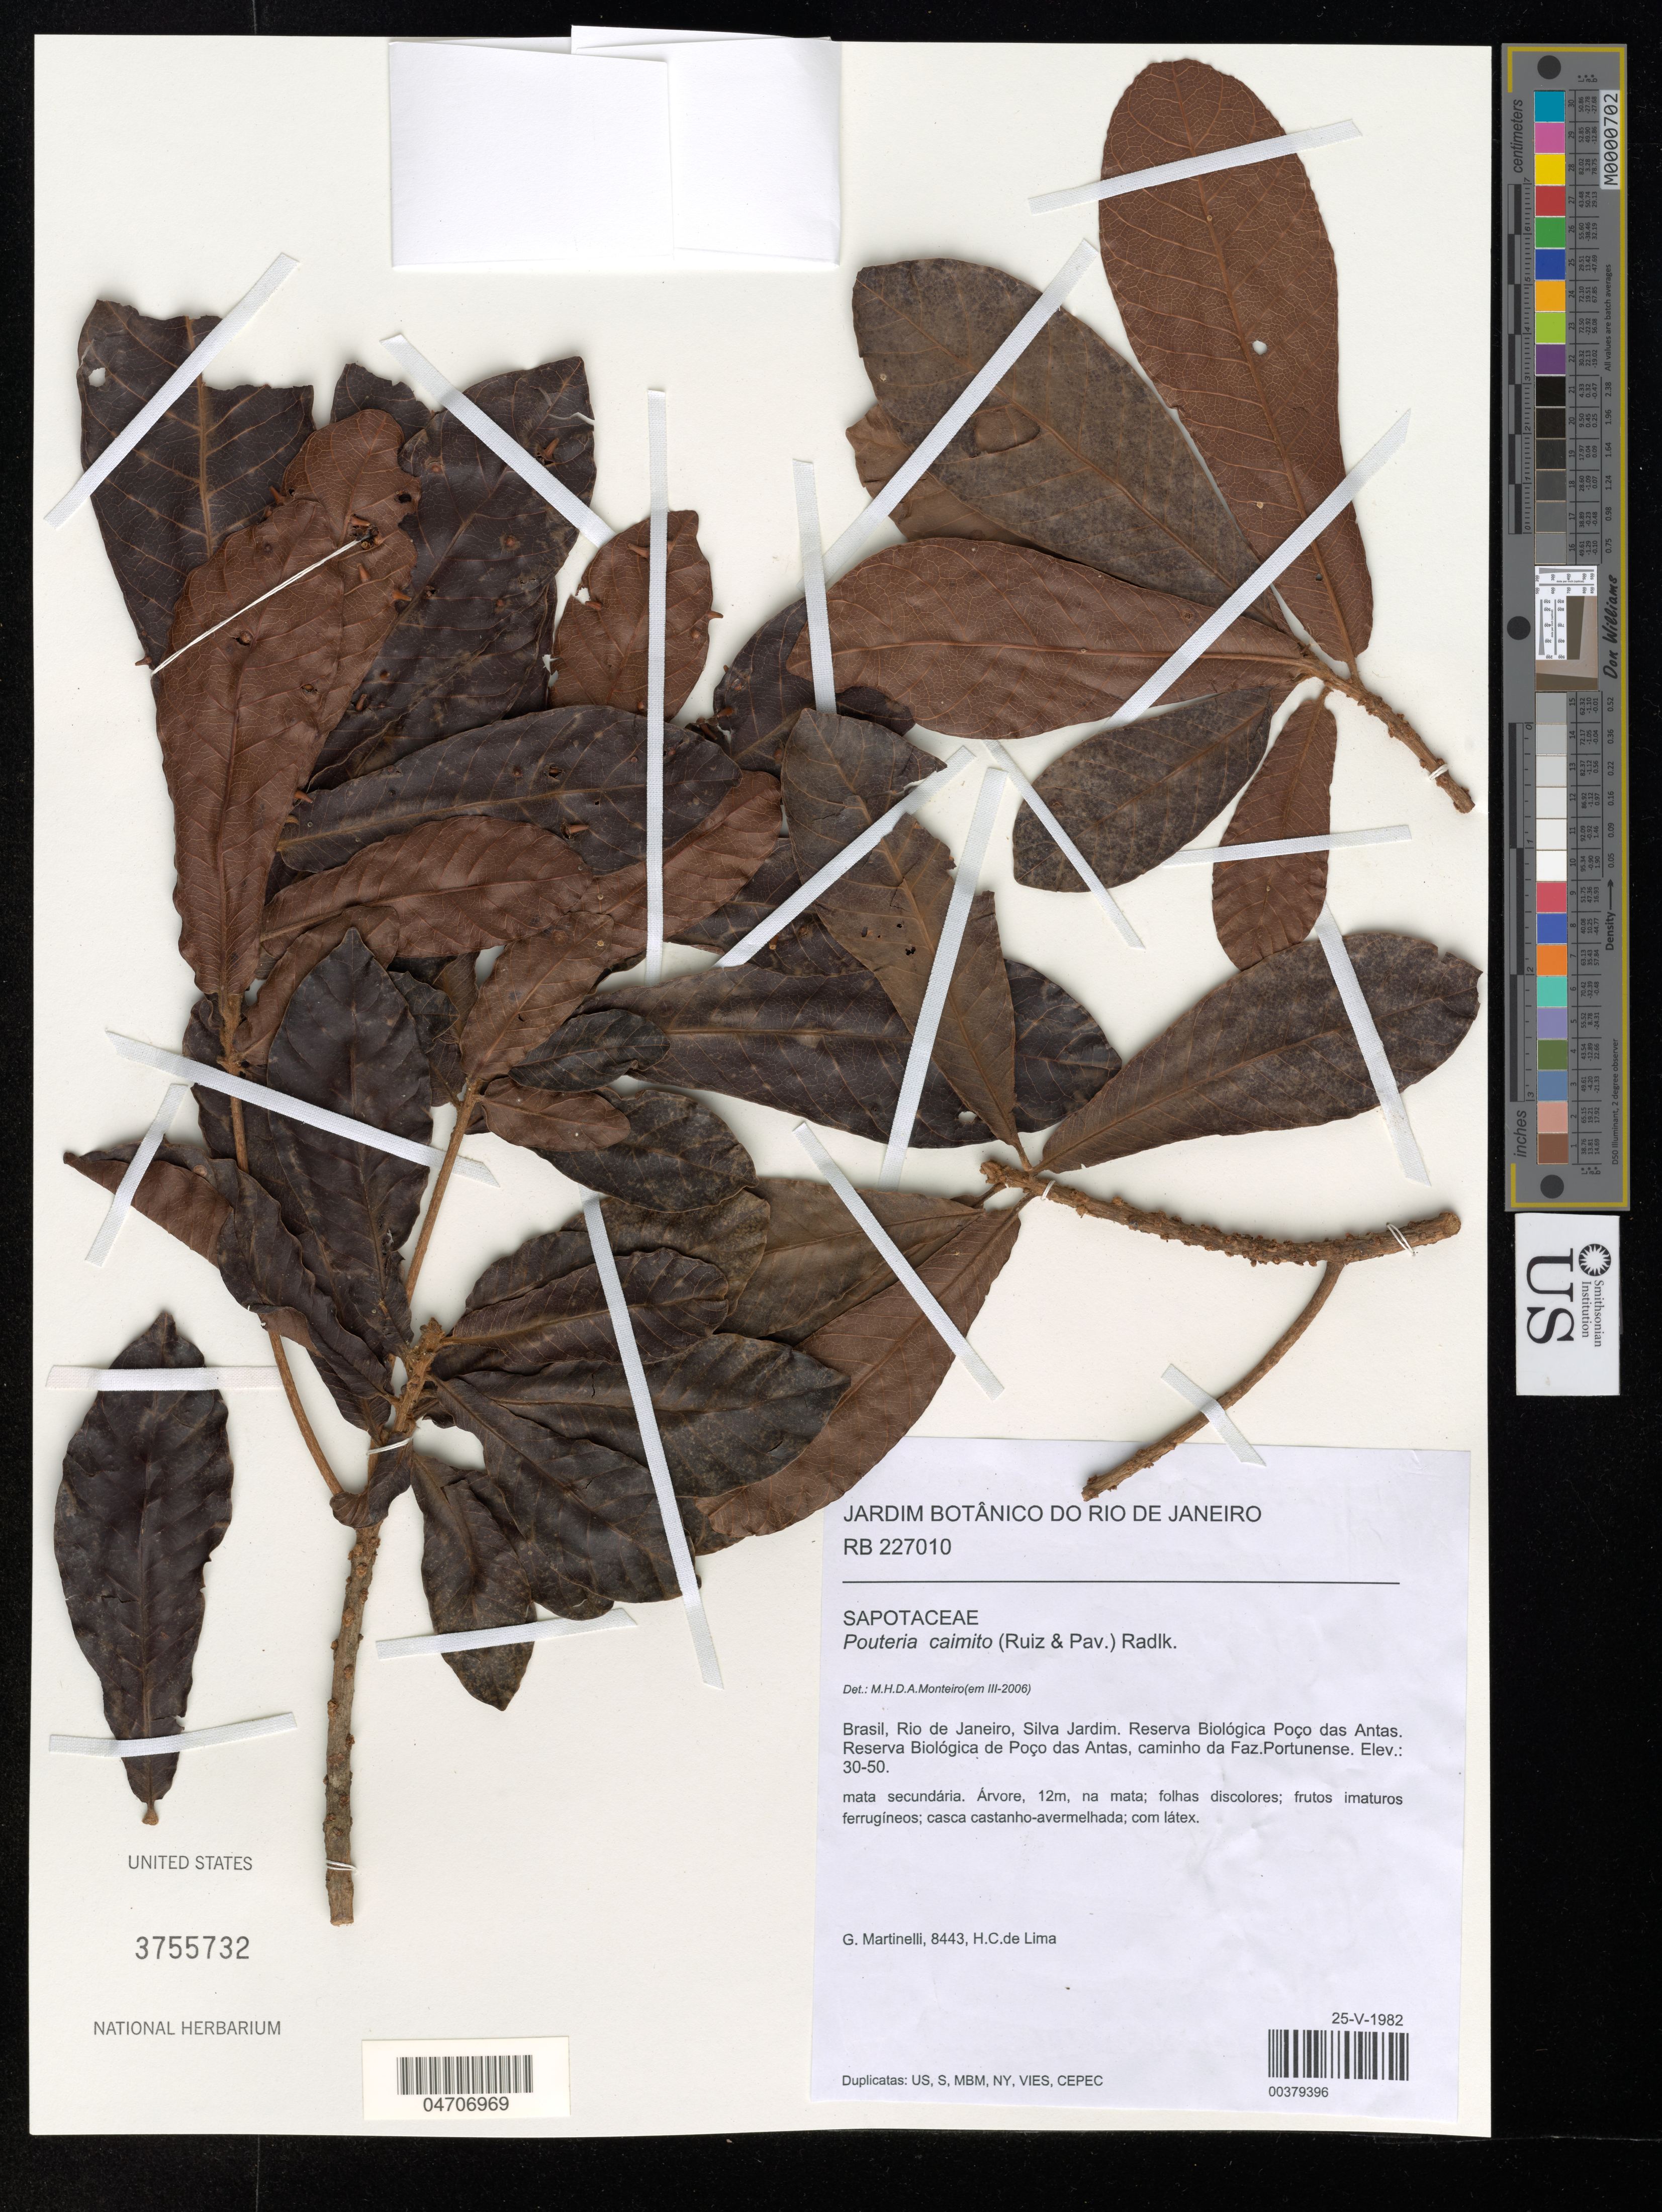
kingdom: Plantae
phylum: Tracheophyta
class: Magnoliopsida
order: Ericales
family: Sapotaceae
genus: Pouteria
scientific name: Pouteria caimito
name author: (Ruiz & Pav.) Radlk.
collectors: G. Martinelli & H. C. Lima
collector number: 8443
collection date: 1982-05-25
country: Brazil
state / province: Rio de Janeiro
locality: Silva Jardim. Reserva Biológica Poço das Antas. Reserva Biológica de Poço das Antas, caminho da Faz. Portunense.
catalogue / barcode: US 3755732